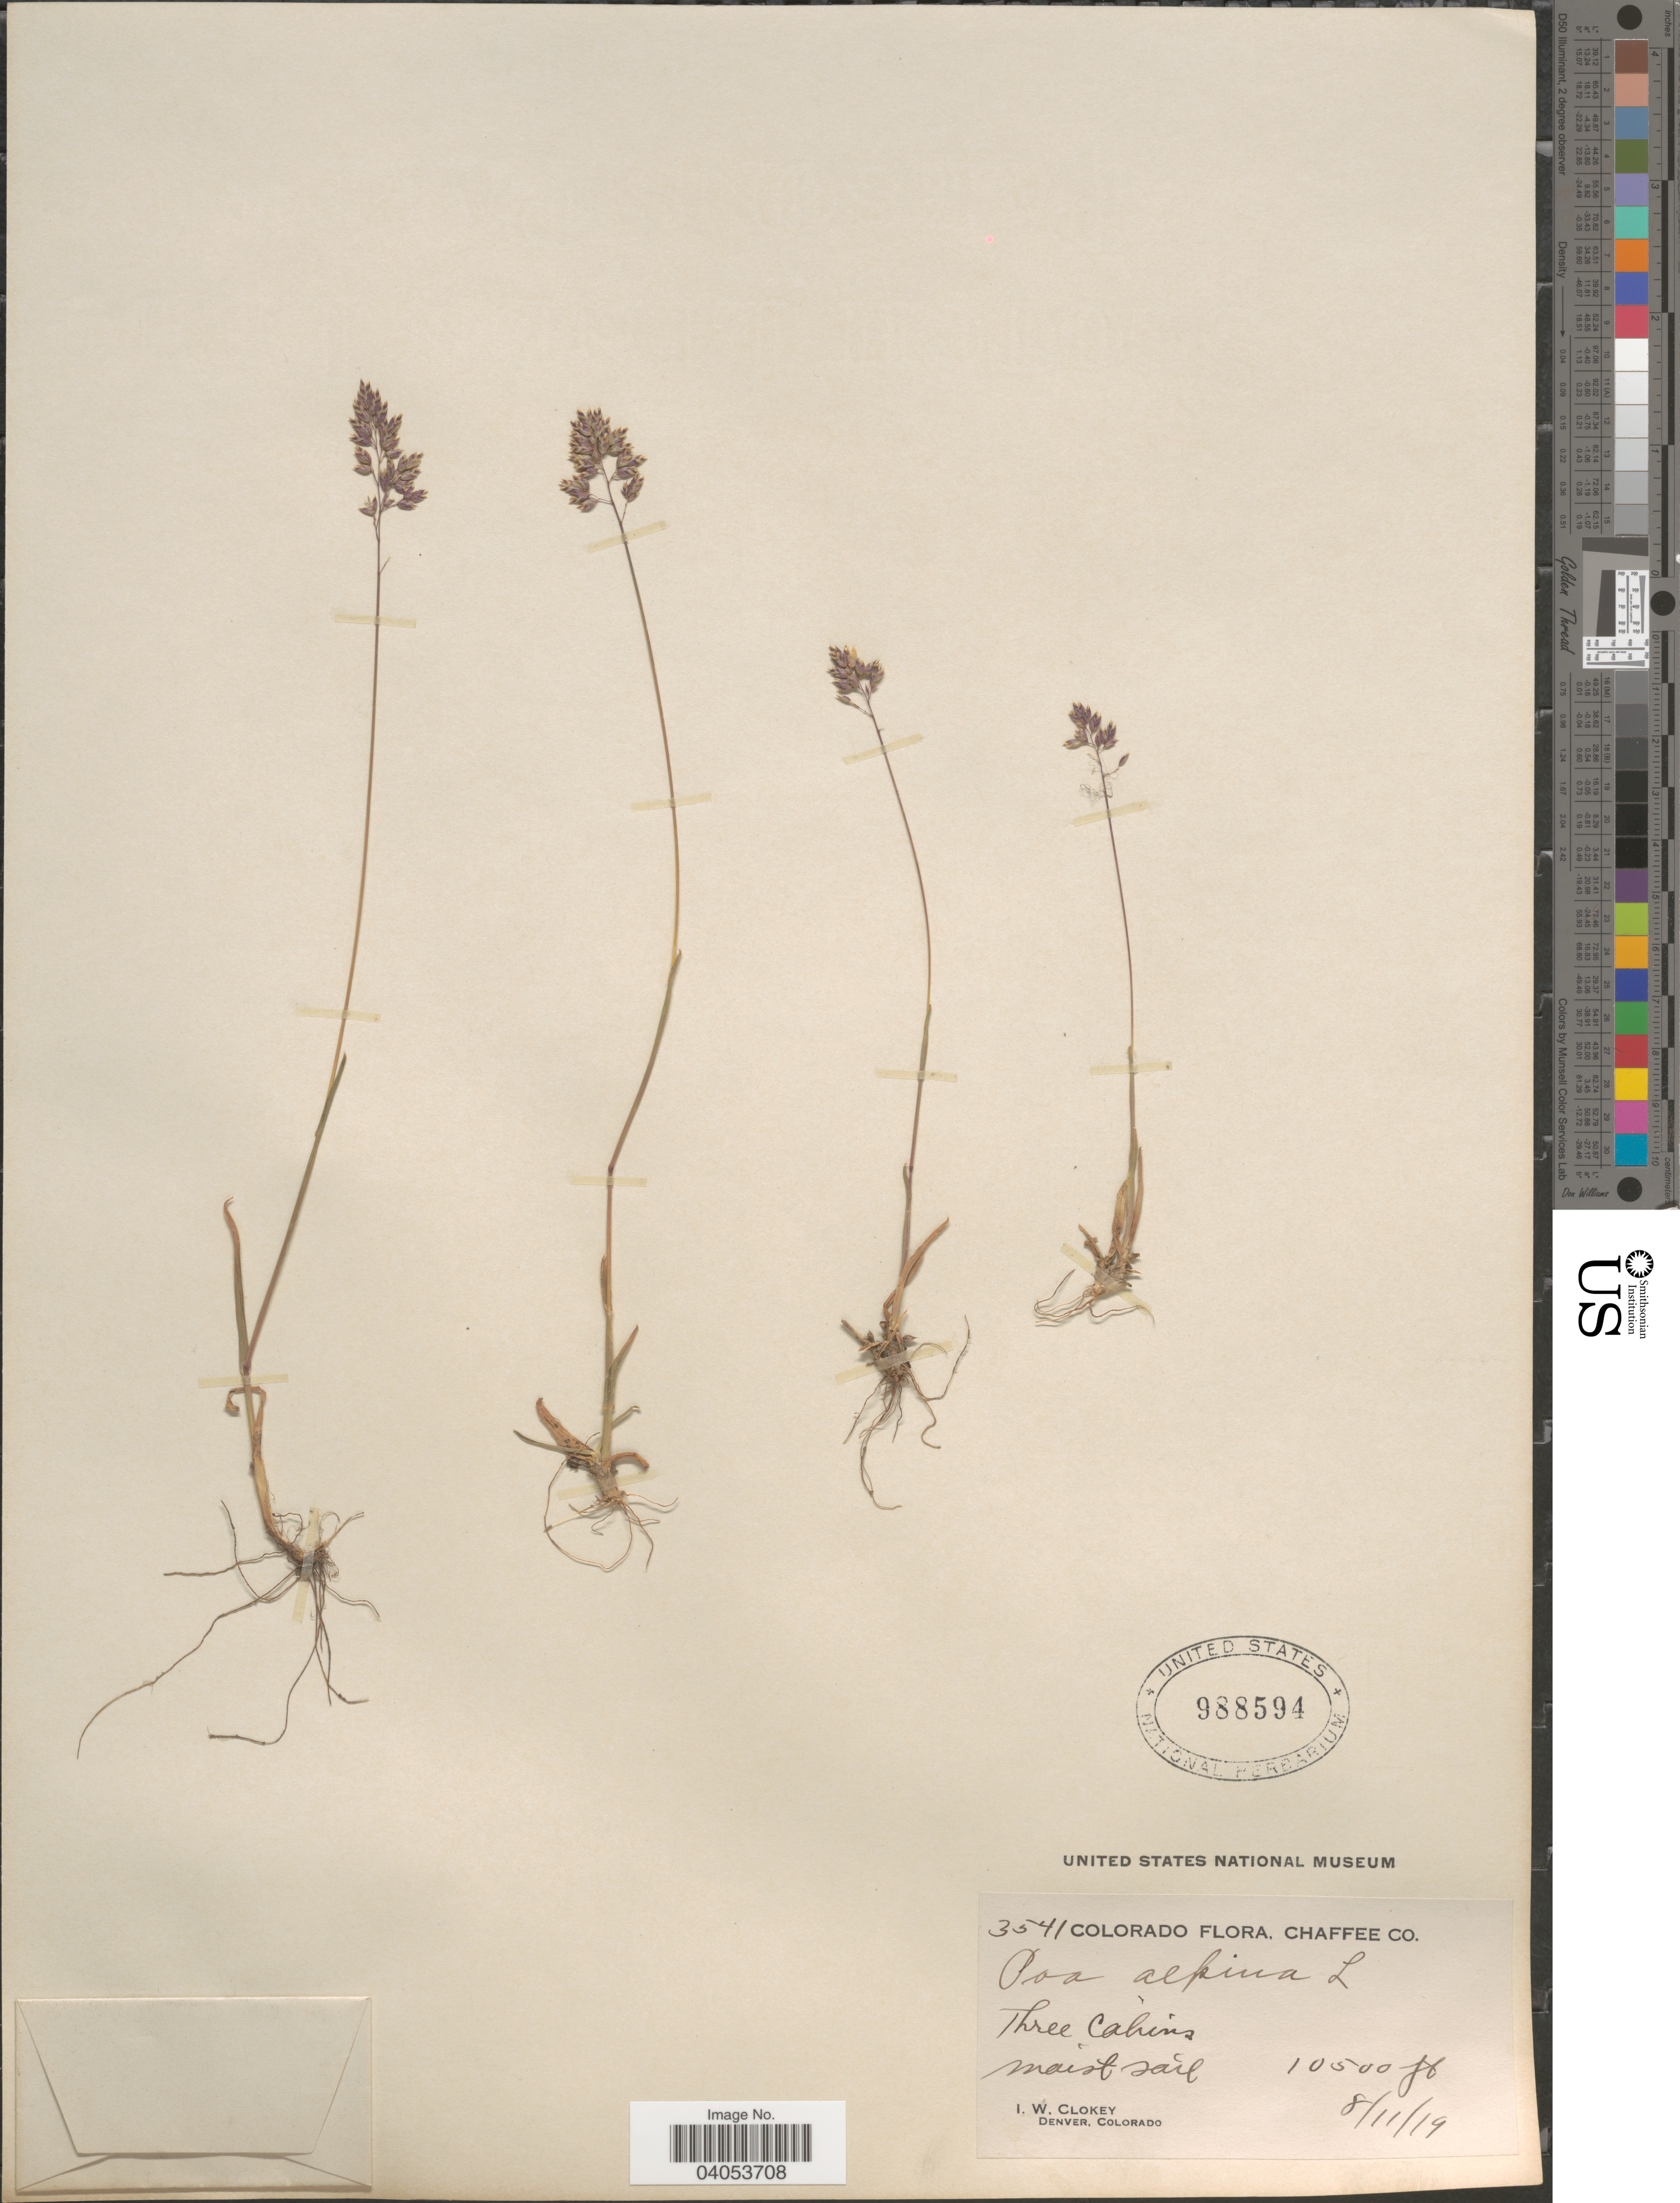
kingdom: Plantae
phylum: Tracheophyta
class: Liliopsida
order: Poales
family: Poaceae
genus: Poa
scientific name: Poa alpina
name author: L.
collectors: I. W. Clokey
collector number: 3541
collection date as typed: Transcribed d/m/y: 11/8/19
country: United States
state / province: Colorado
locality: Chaffee Co. Three cabins.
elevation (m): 3200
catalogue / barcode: US 988594